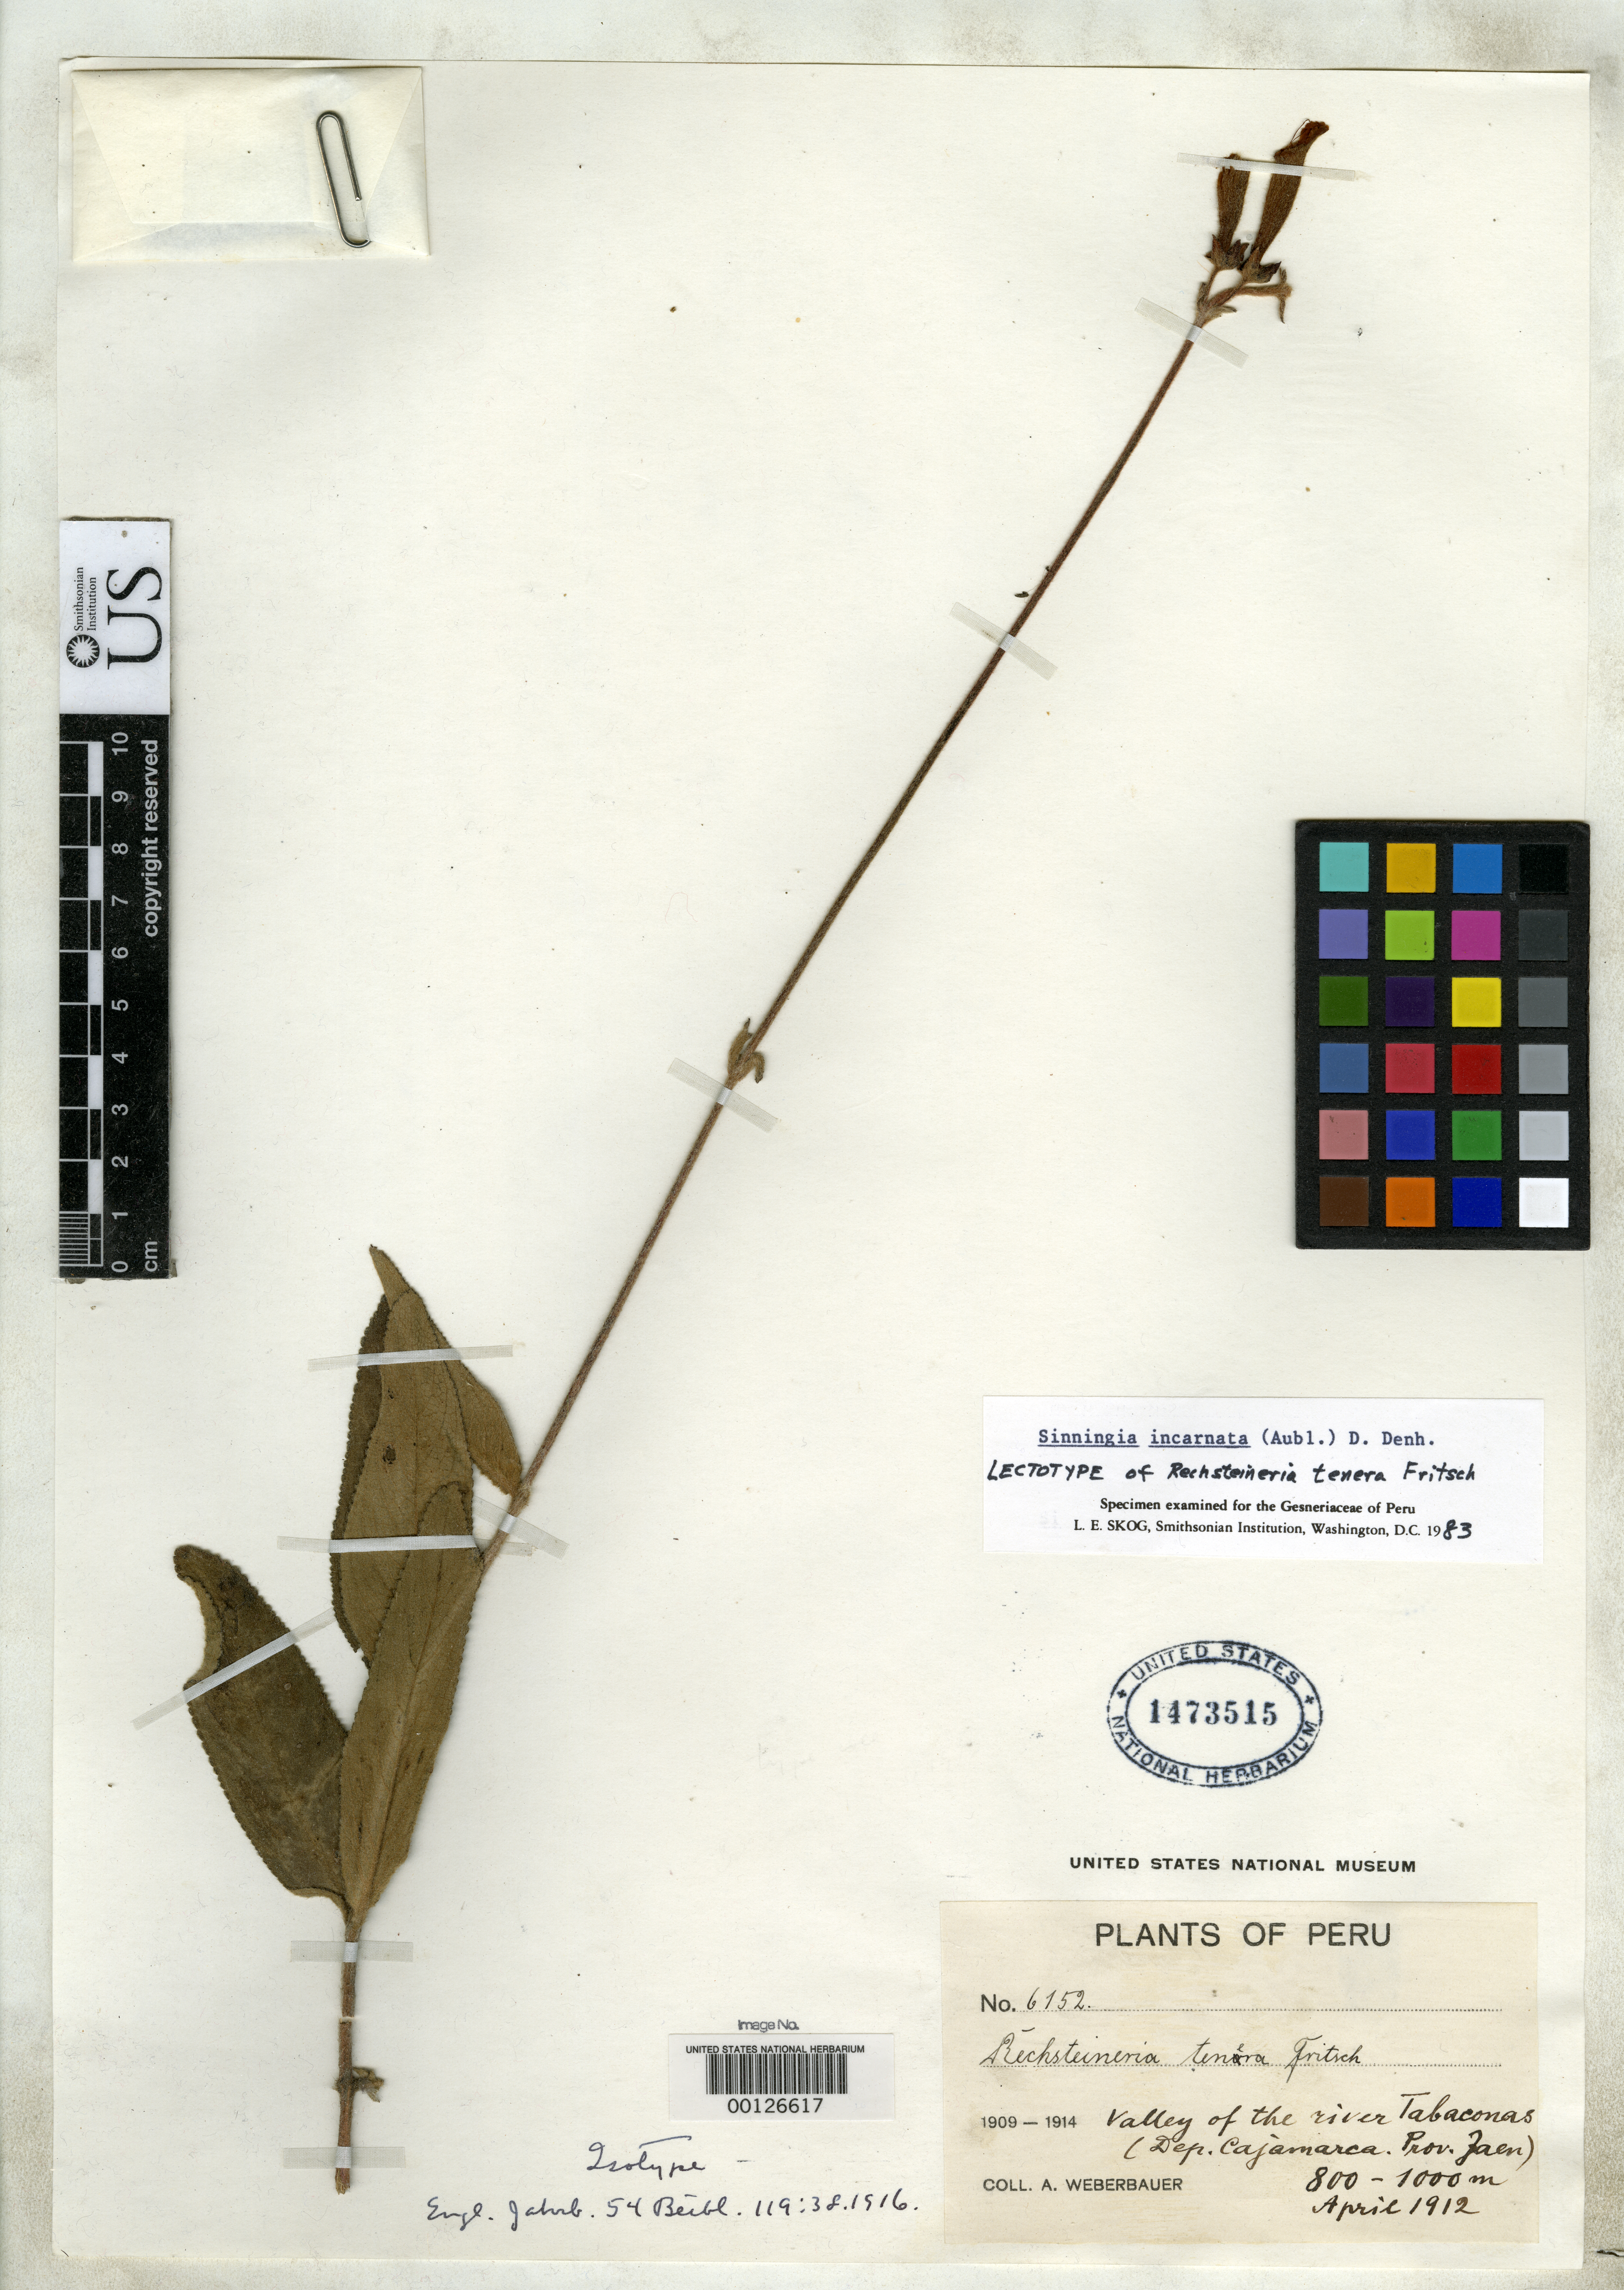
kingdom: Plantae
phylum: Tracheophyta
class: Magnoliopsida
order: Lamiales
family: Gesneriaceae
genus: Rechsteineria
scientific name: Rechsteineria tenera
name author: Fritsch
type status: Isotype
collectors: A. Weberbauer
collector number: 6152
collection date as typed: Apr 1912 to -- May 1912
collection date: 1912-04/1912-05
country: Peru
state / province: Cajamarca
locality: Tal des Flusses Tabaconas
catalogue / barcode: US 1473515